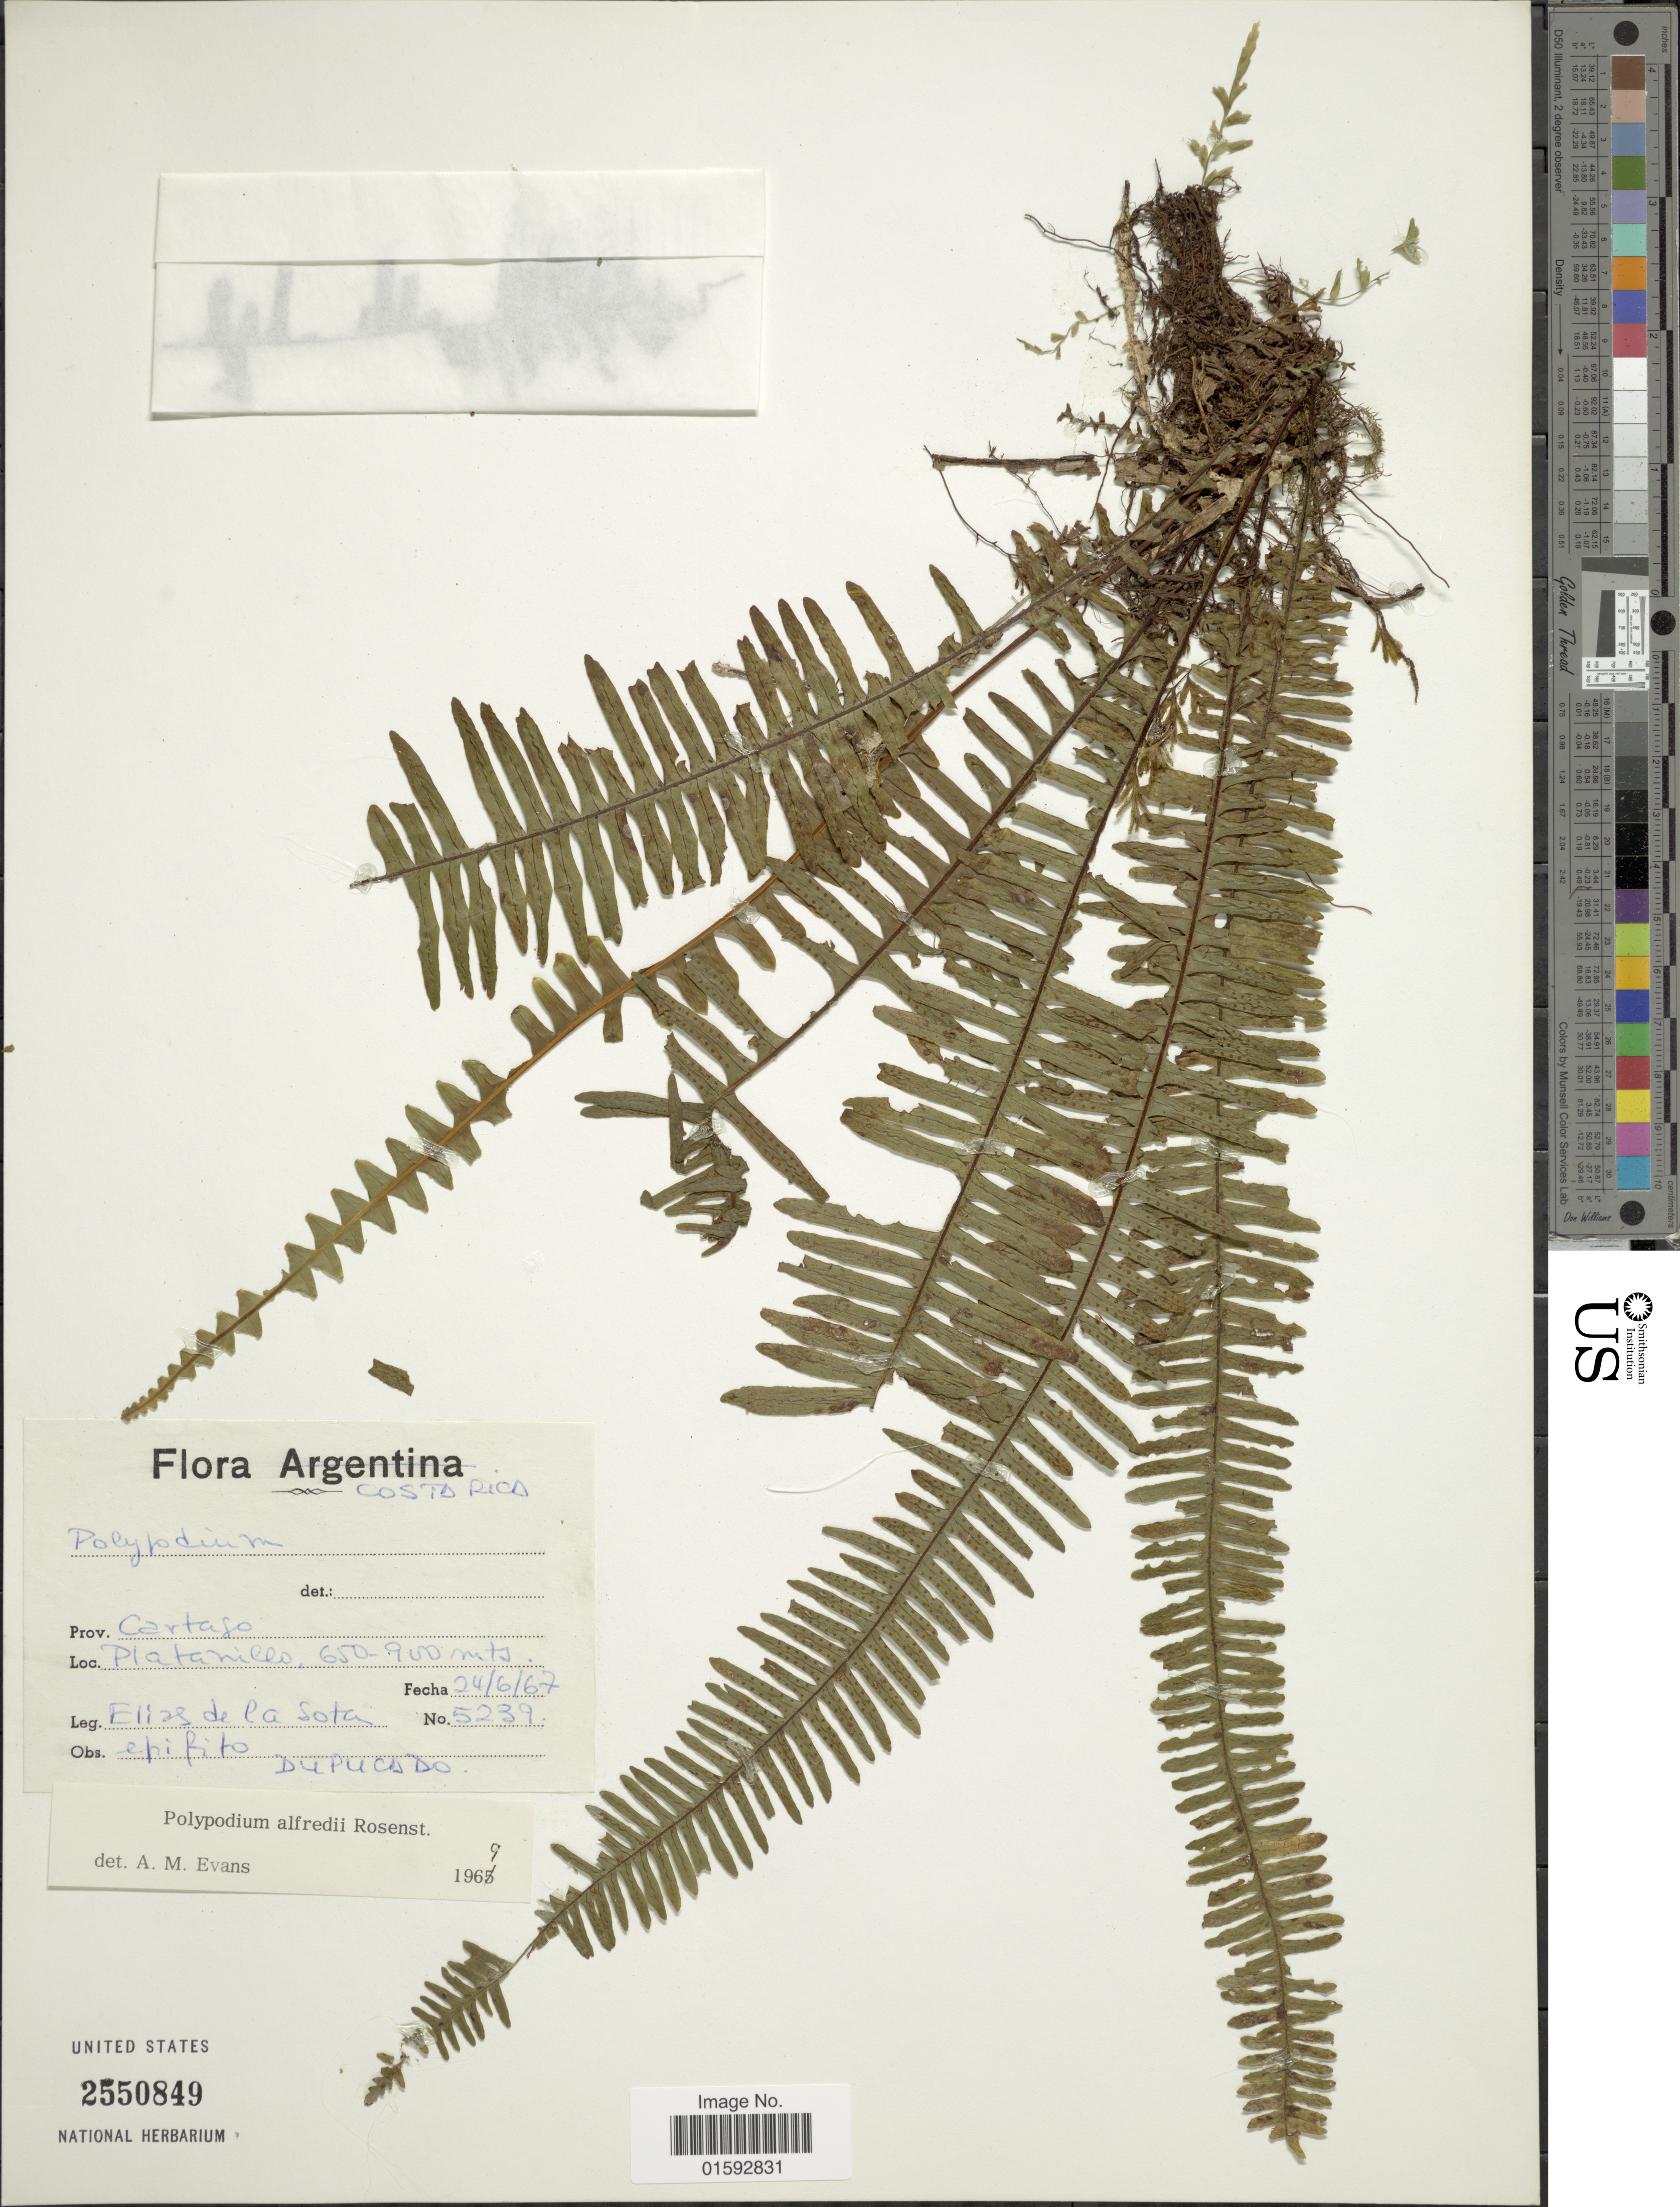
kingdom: Plantae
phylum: Tracheophyta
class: Polypodiopsida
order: Polypodiales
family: Polypodiaceae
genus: Pecluma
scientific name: Pecluma alfredii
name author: (Rosenst.) M.G. Price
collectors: E. R. de la Sota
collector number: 5239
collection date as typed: Transcribed d/m/y: 24/6/67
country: Costa Rica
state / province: Cartago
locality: Platanillo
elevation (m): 650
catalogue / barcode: US 2550849